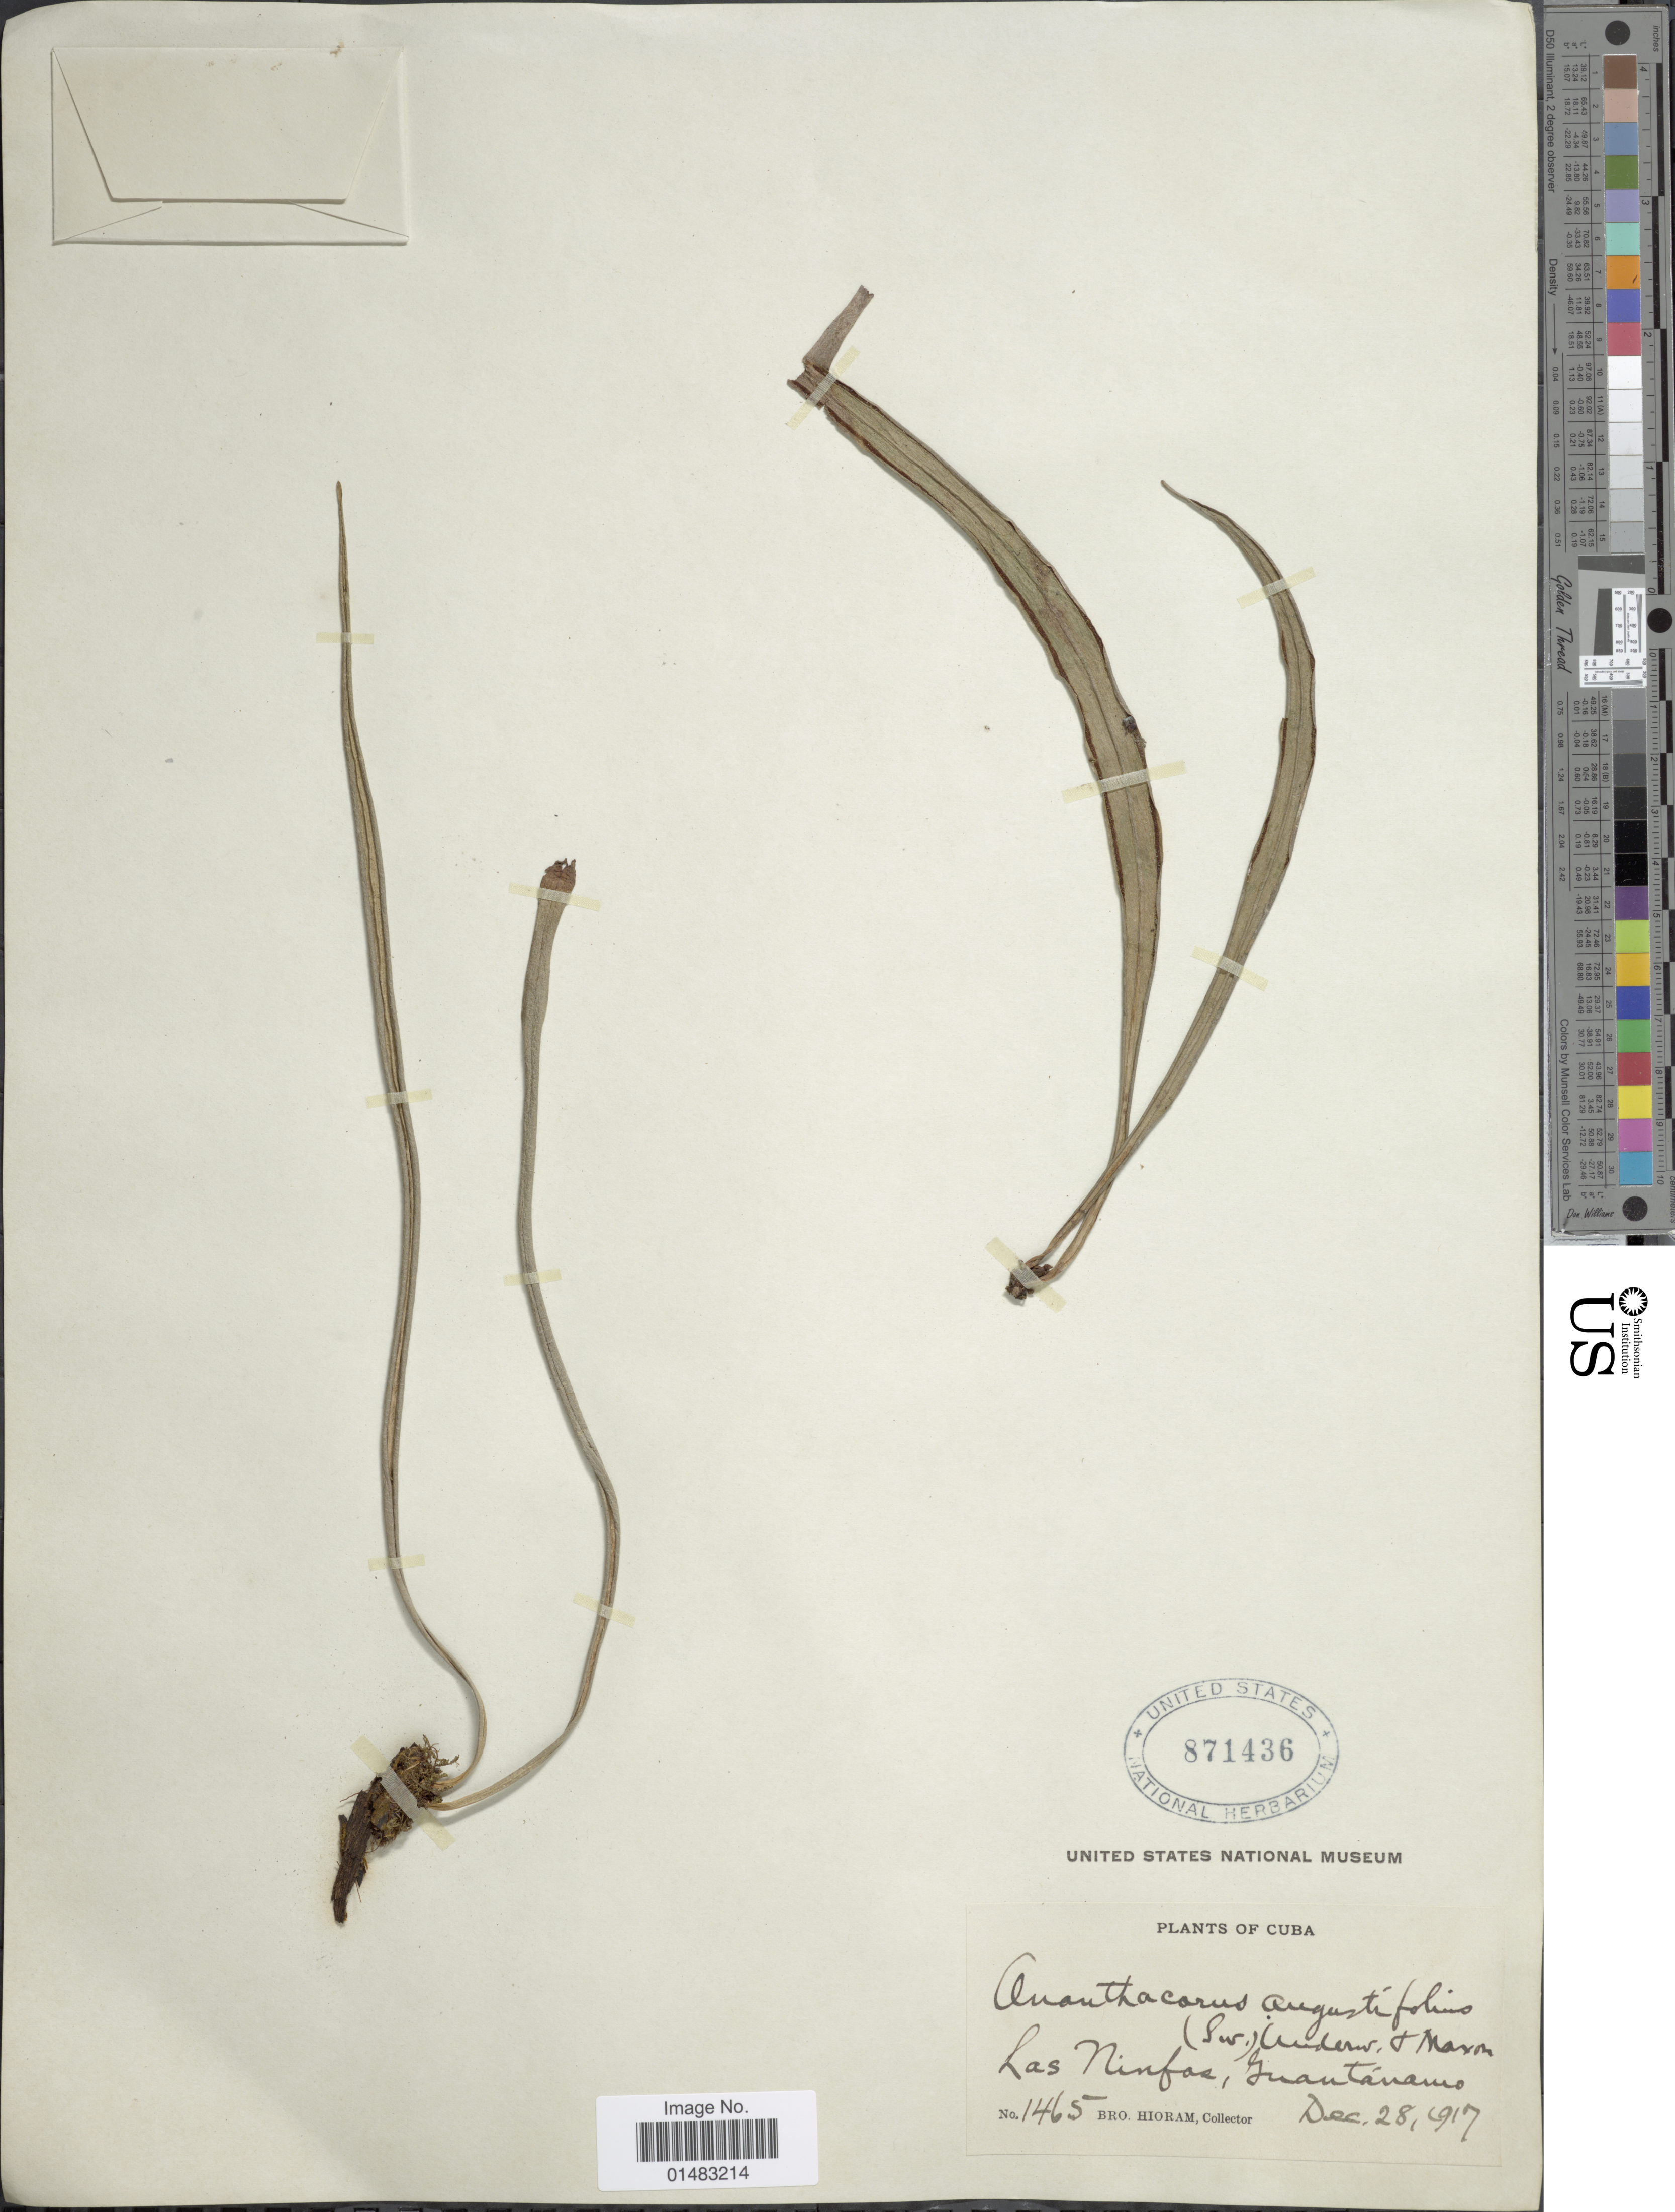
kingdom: Plantae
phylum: Tracheophyta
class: Polypodiopsida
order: Polypodiales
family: Pteridaceae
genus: Ananthacorus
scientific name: Ananthacorus angustifolius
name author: (Sw.) Underw. & Maxon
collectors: Bro. Hioram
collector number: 1465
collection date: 1917-12-28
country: Cuba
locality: Las Ninfas, Guantanamo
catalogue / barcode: US 871436